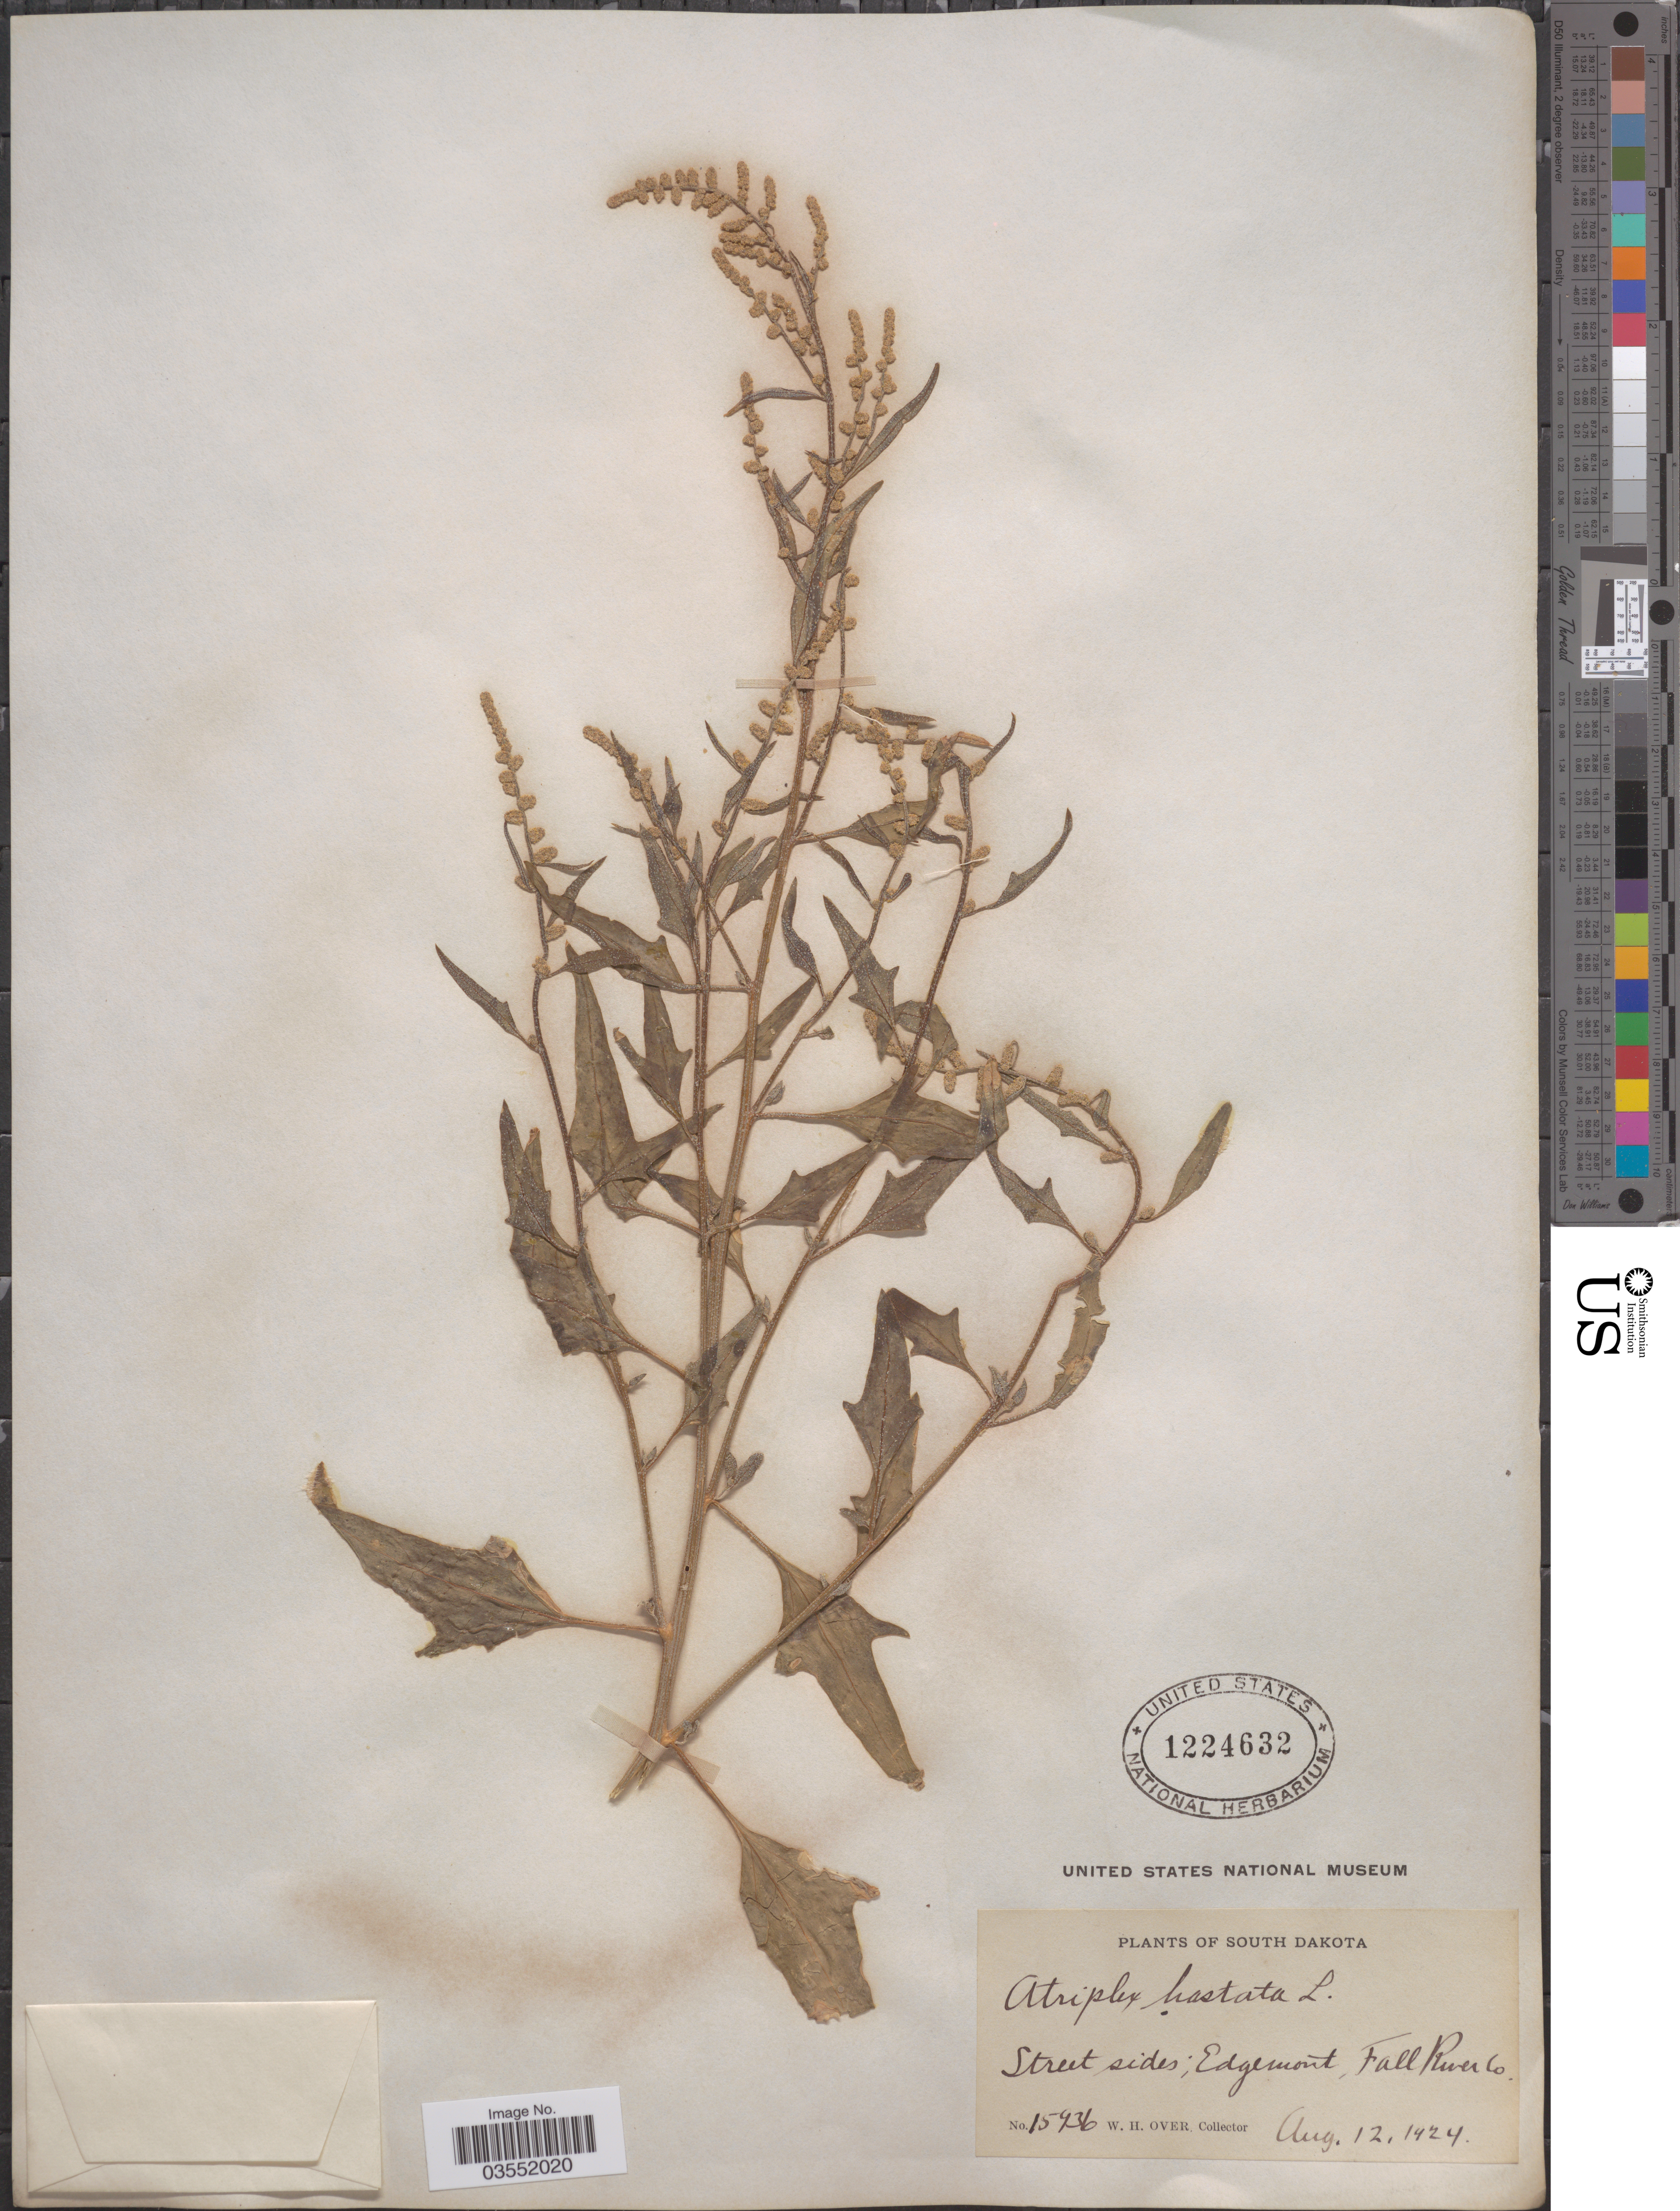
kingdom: Plantae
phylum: Tracheophyta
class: Magnoliopsida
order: Caryophyllales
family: Amaranthaceae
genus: Atriplex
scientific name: Atriplex hastata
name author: L.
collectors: W. Over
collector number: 15936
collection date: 1924-08-12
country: United States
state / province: South Dakota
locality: Street sides; Edgemont, Fall River Co.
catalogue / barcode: US 1224632